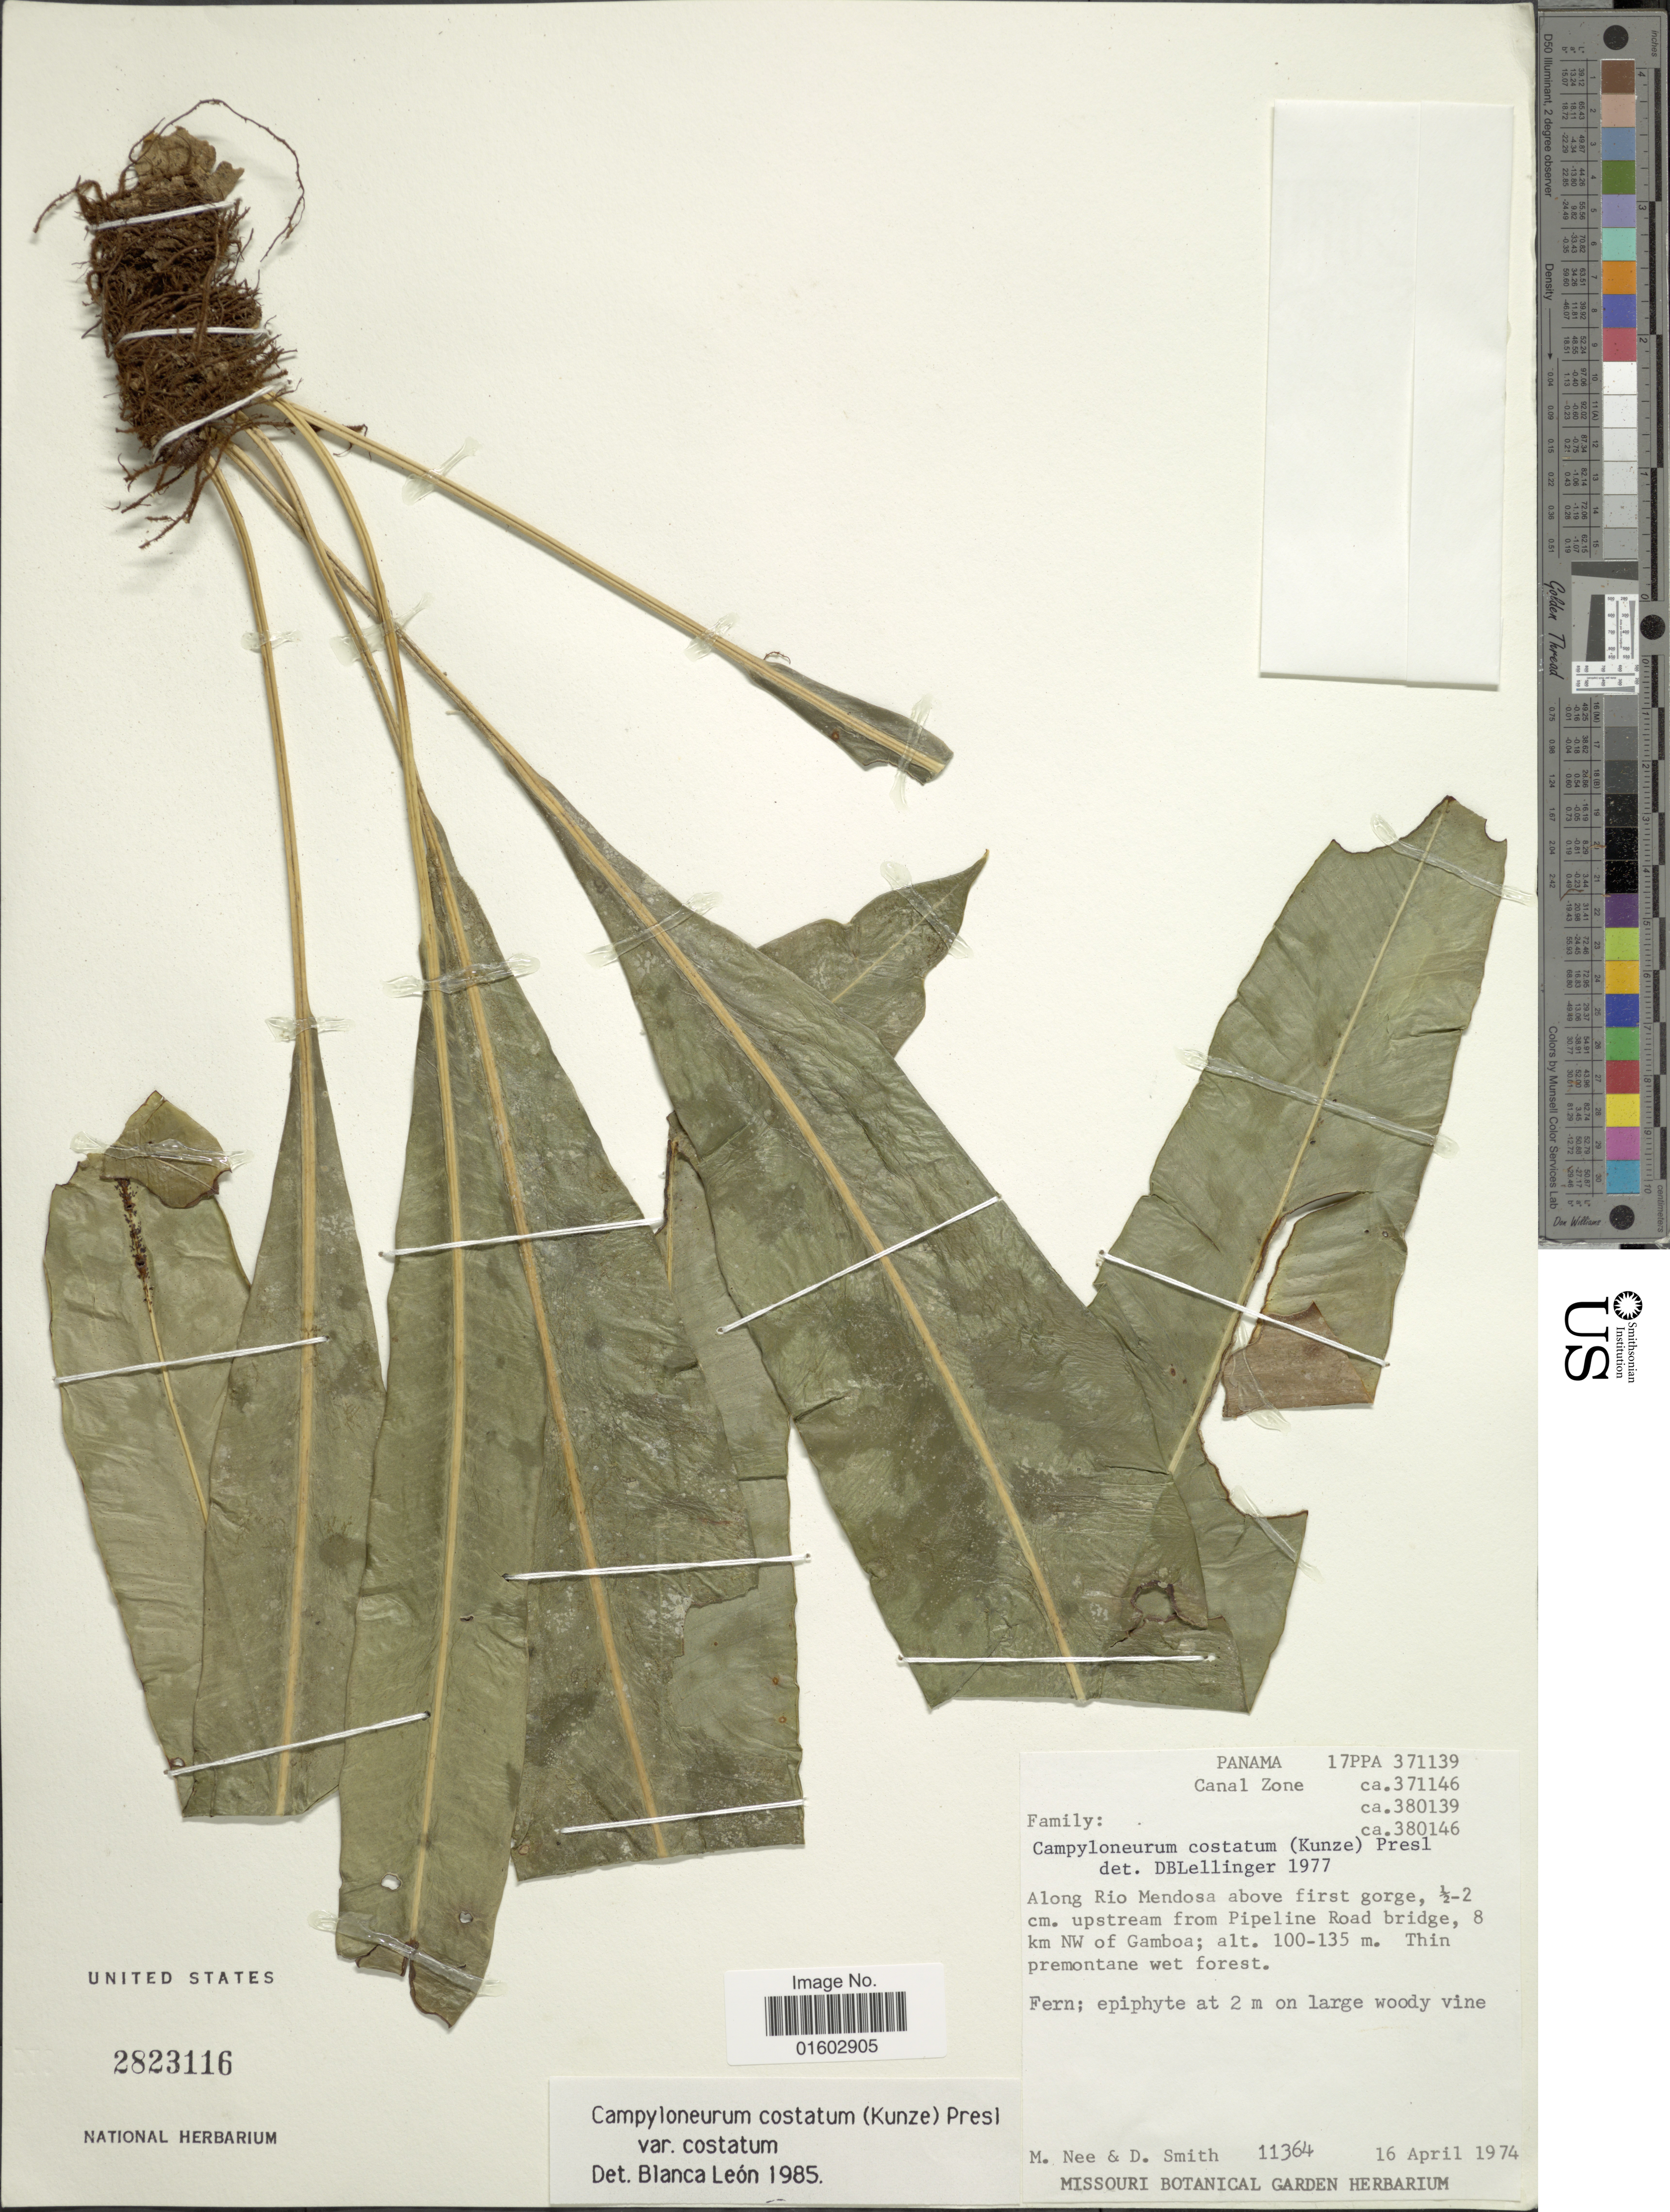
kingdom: Plantae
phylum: Tracheophyta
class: Polypodiopsida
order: Polypodiales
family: Polypodiaceae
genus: Campyloneurum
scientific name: Campyloneurum costatum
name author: (Kunze) C. Presl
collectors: M. Nee & D. Smith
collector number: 11364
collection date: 1974-04-16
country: Panama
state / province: Colón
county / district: Canal Zone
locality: Along Rio Mendosa above fuirst gorge, ½ - 2 cm. upstream from Pipeline Road bridge, 8 km NW of Gamboa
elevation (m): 100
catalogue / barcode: US 2823116